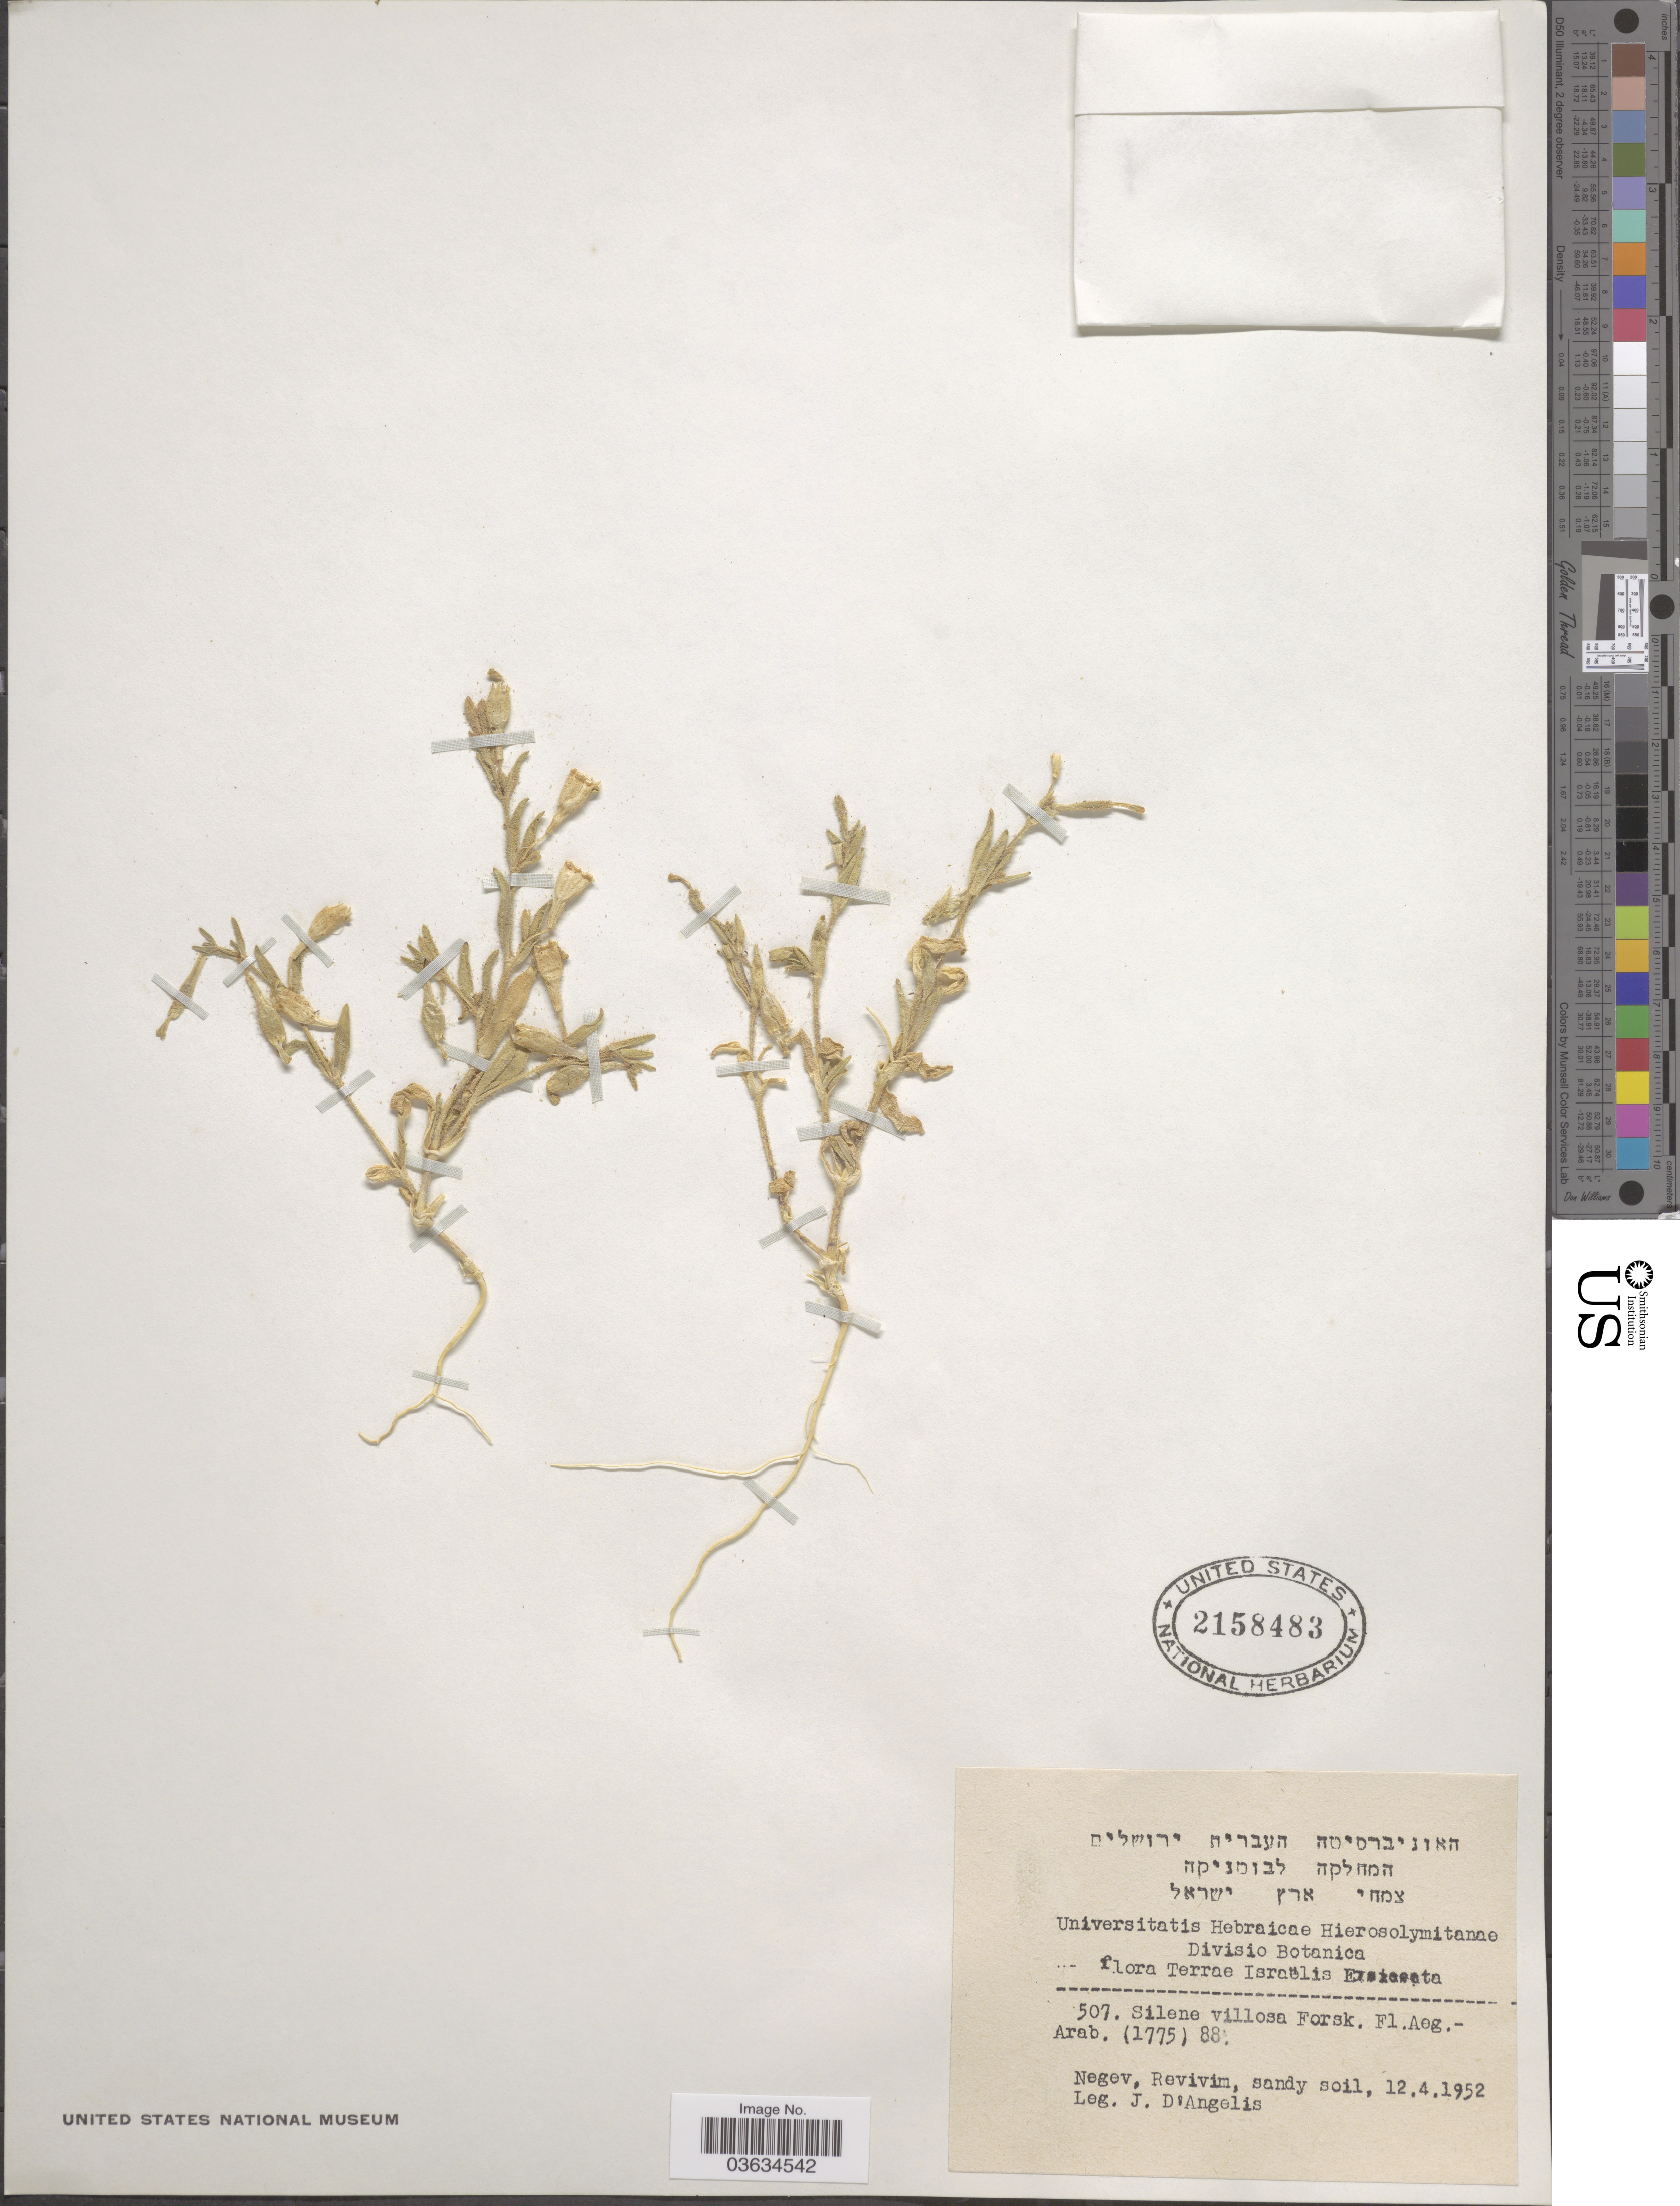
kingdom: Plantae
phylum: Tracheophyta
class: Magnoliopsida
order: Caryophyllales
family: Caryophyllaceae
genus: Silene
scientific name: Silene villosa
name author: Forssk.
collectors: J. D'angelis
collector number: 507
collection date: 1952-04-12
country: Israel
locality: Terrae Israëlis. Negev, Revivim.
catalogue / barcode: US 2158483